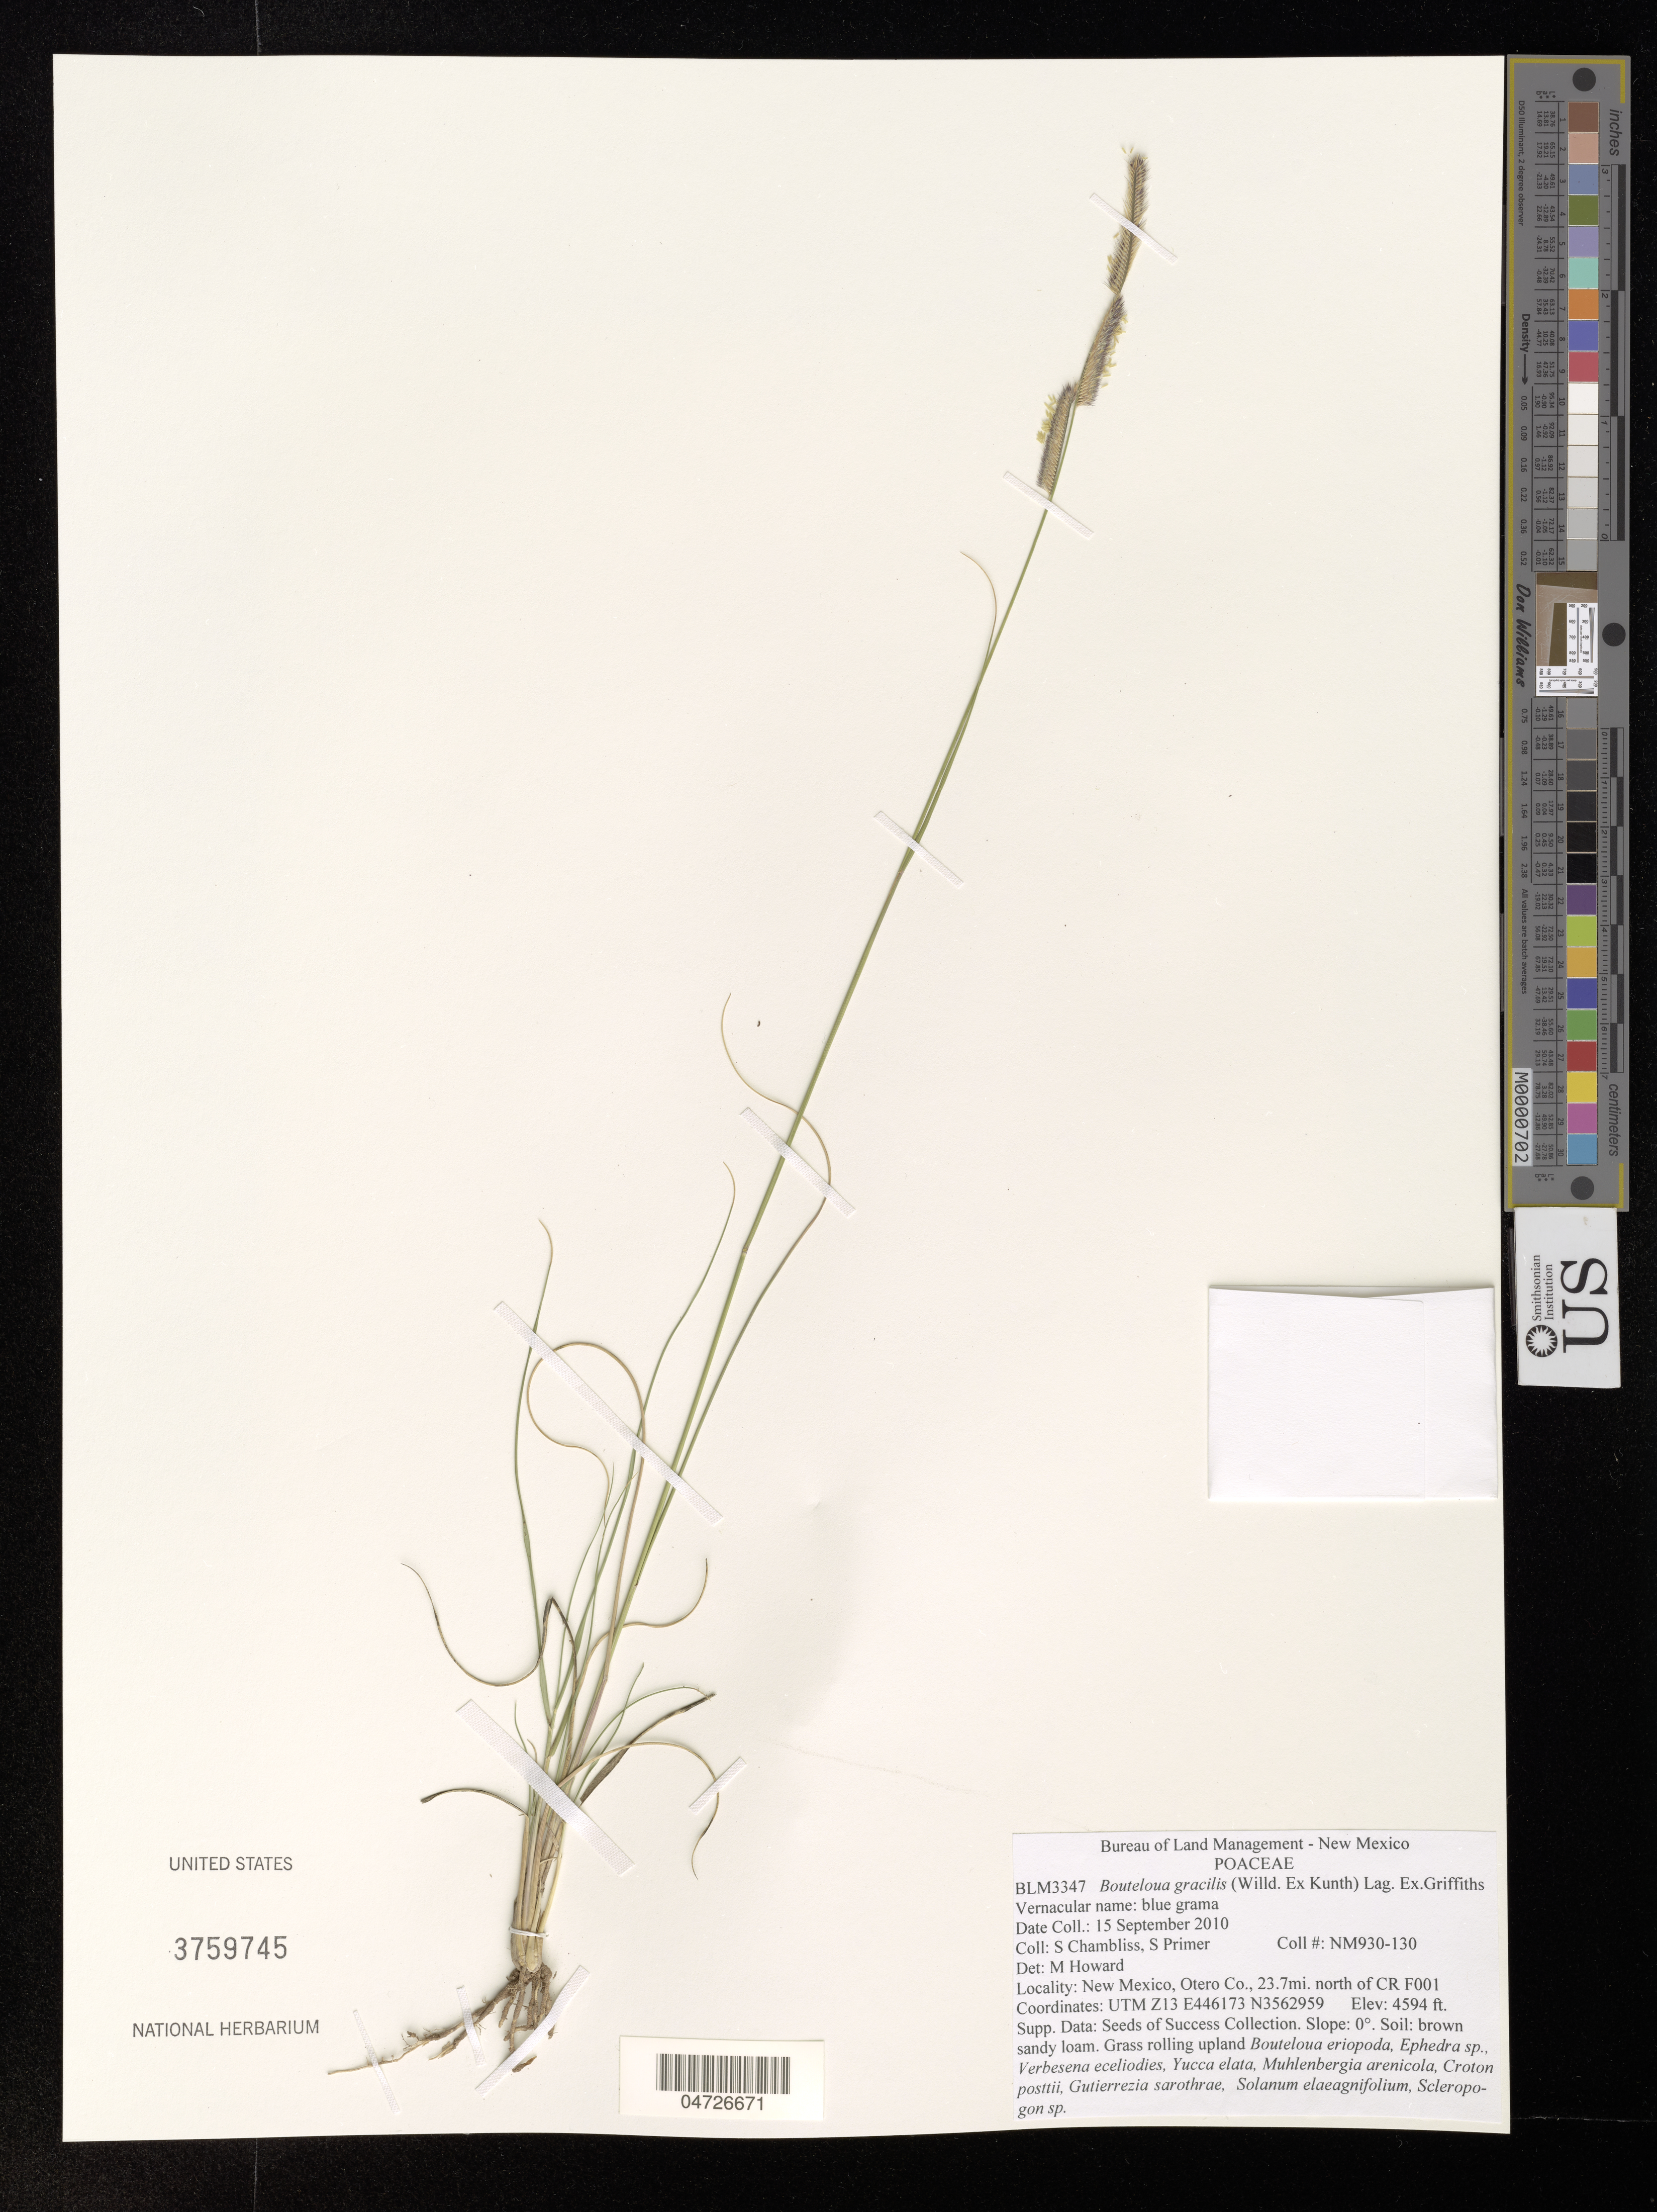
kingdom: Plantae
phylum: Tracheophyta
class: Liliopsida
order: Poales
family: Poaceae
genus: Bouteloua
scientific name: Bouteloua gracilis Vasey nom. rej.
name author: Vasey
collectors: S. Chambliss & S. Primer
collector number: NM930-130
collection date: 2010-09-15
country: United States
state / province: New Mexico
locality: Otero Co., 23.7mi north of CR F001.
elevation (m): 1400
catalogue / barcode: US 3759745